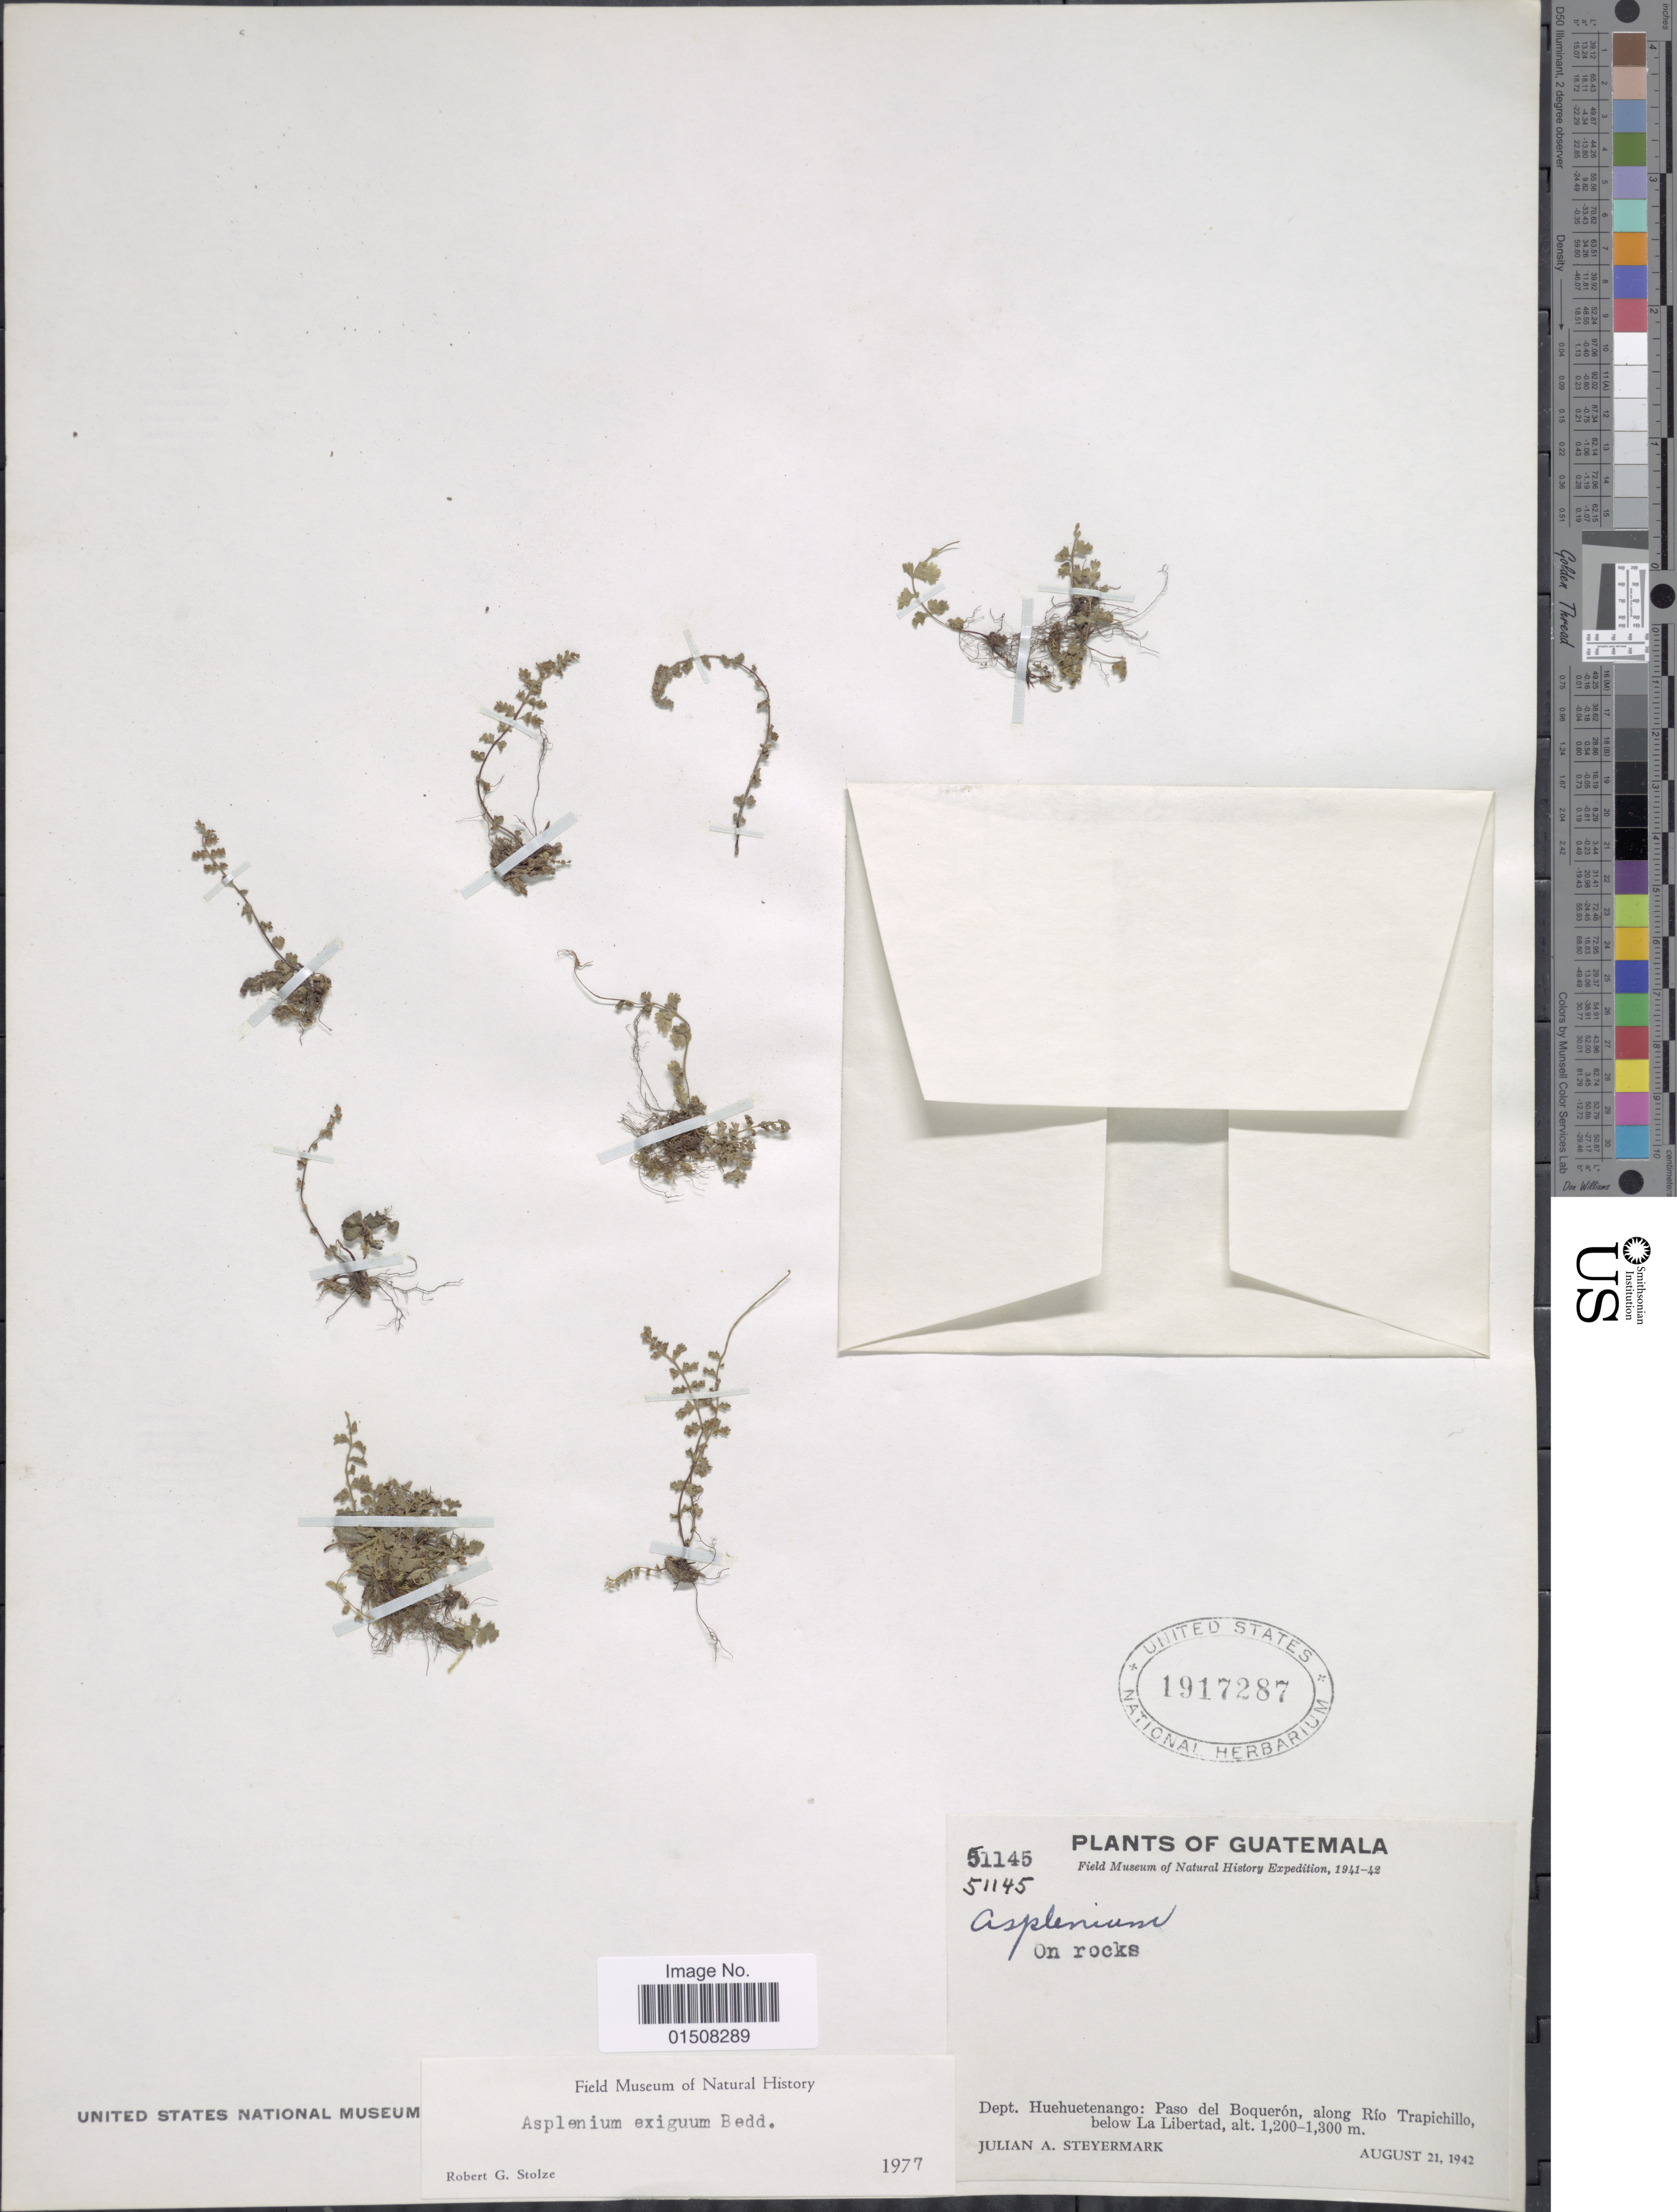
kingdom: Plantae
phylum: Tracheophyta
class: Polypodiopsida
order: Polypodiales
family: Aspleniaceae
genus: Asplenium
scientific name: Asplenium trichomanes-dentatum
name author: L.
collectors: J. Steyermark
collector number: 51145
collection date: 1942-08-21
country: Guatemala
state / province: Huehuetenango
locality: Paso del Boqueron, along Rio Trapichillo, below La Libertad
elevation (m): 1200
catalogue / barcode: US 1917287